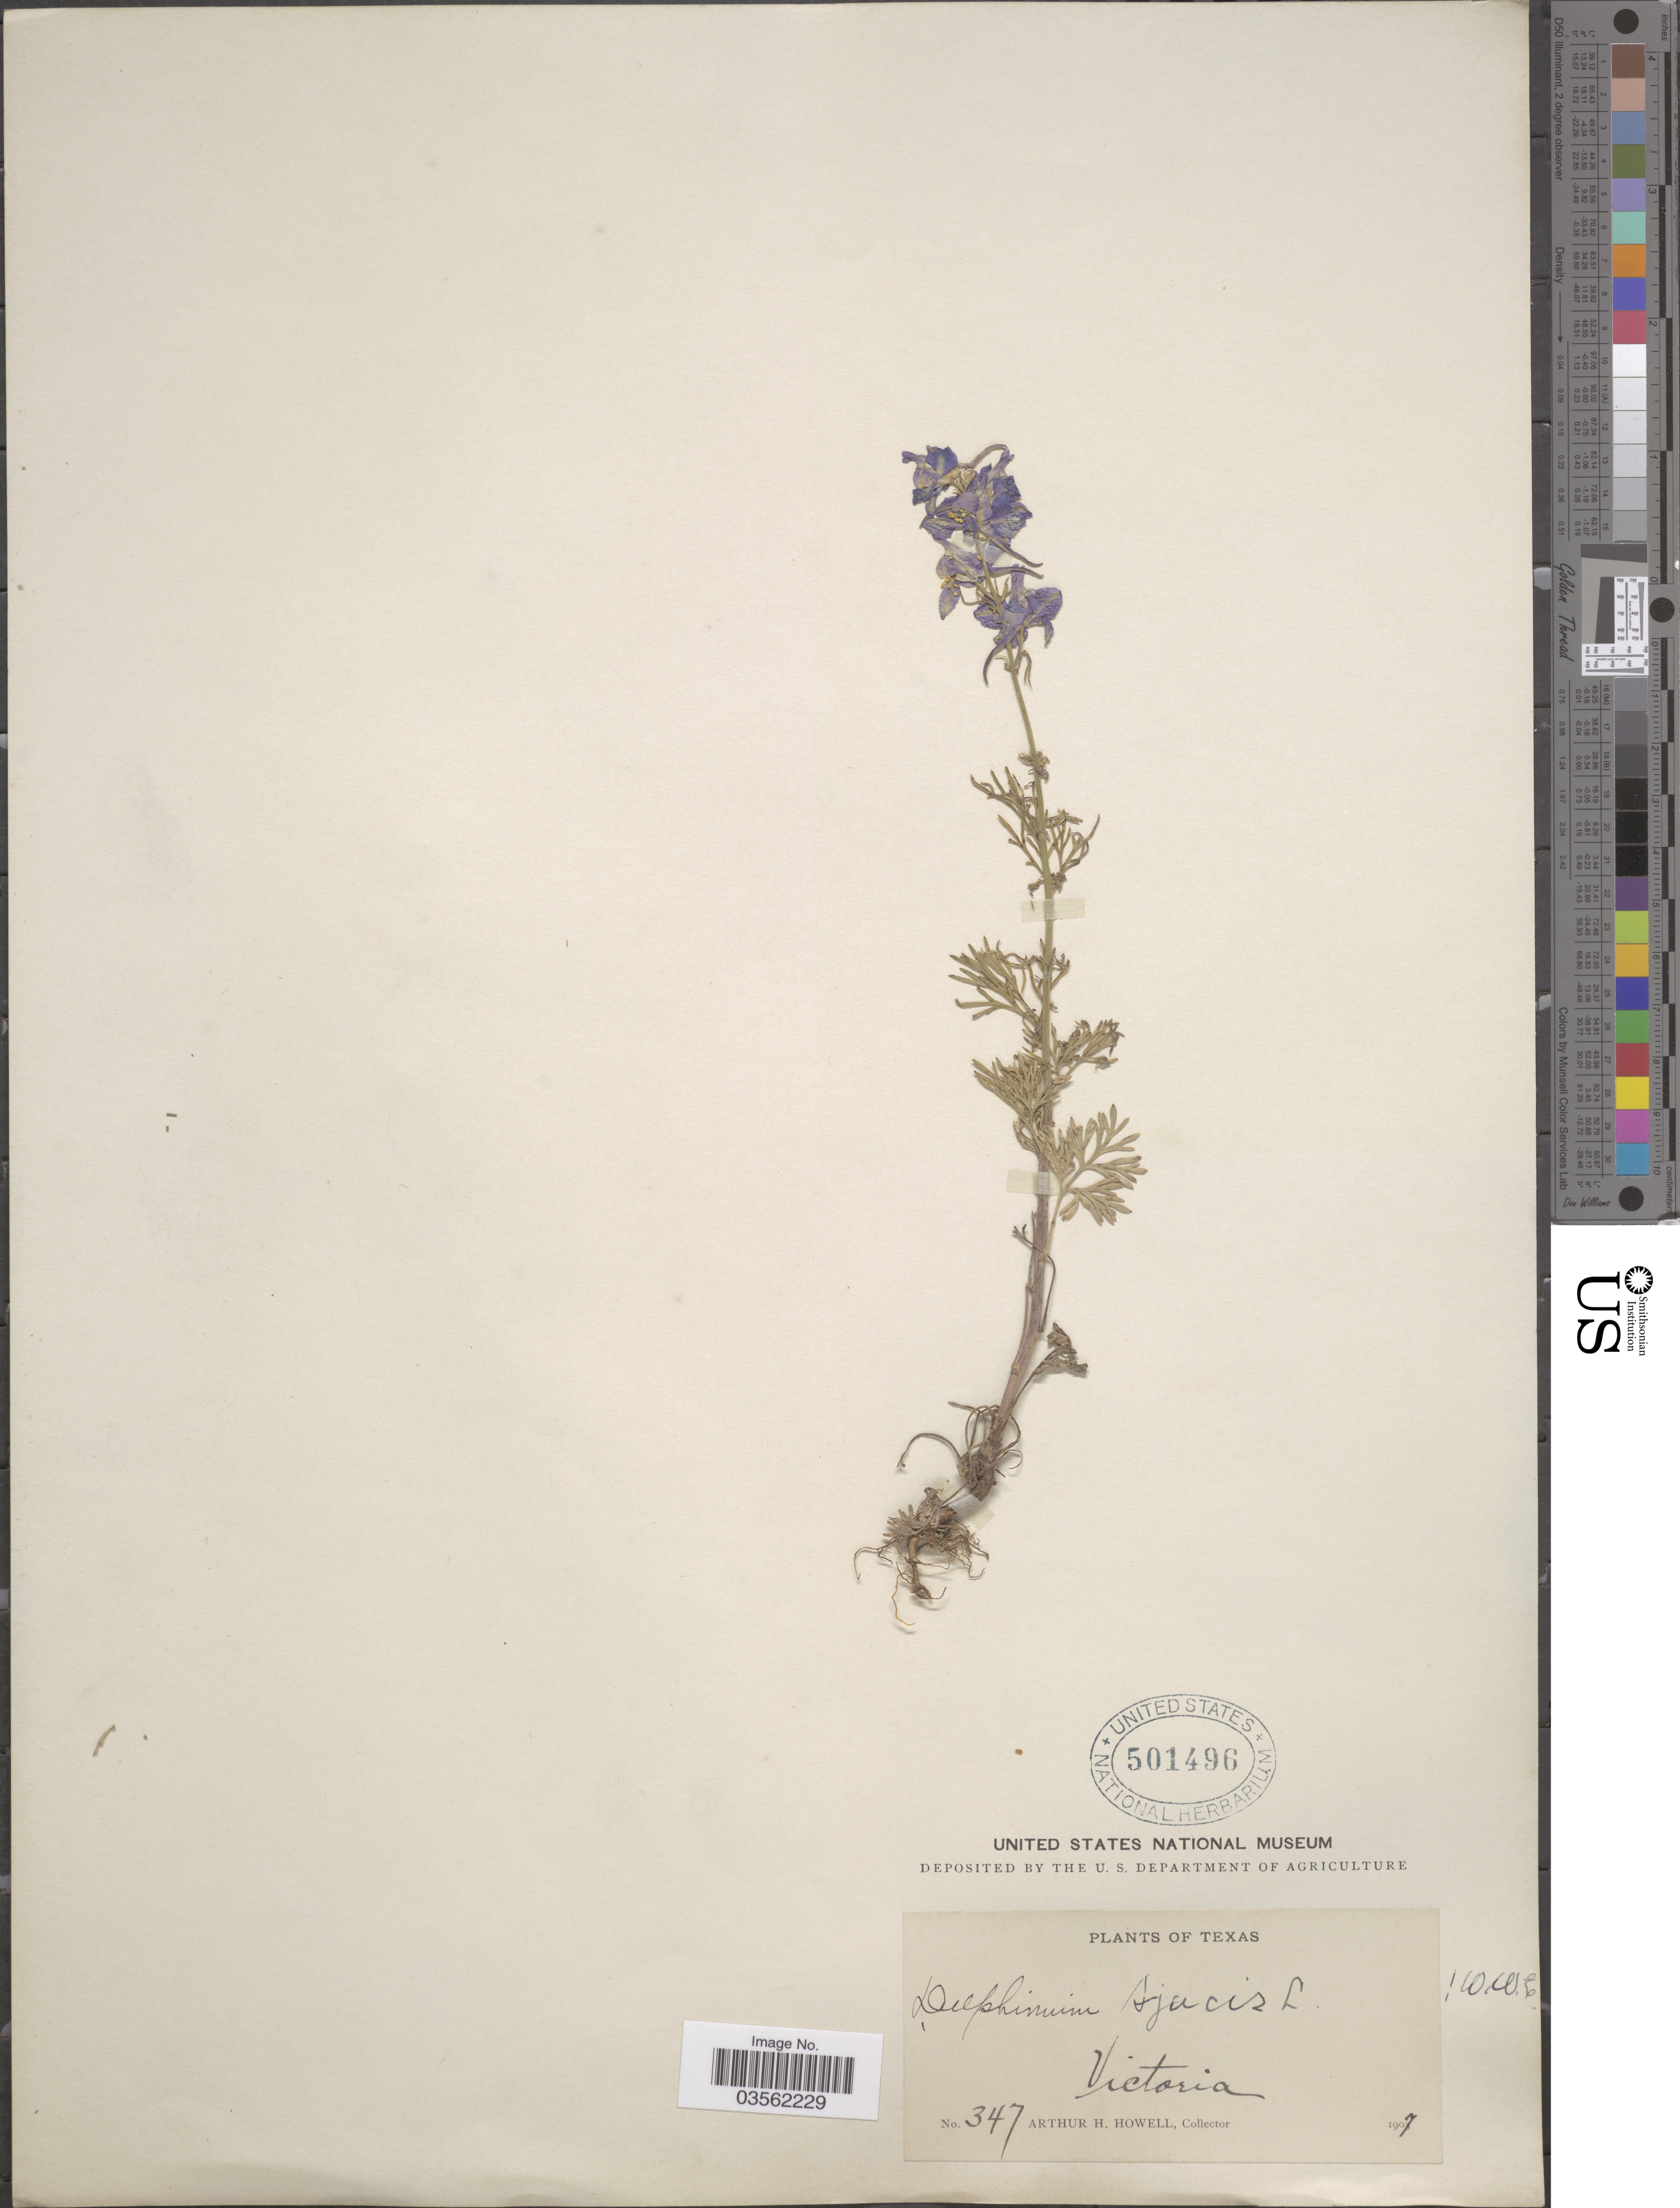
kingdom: Plantae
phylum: Tracheophyta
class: Magnoliopsida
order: Ranunculales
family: Ranunculaceae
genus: Delphinium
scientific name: Delphinium ajacis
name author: L.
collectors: A. H. Howell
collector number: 347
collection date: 1907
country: United States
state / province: Texas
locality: Victoria.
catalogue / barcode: US 501496